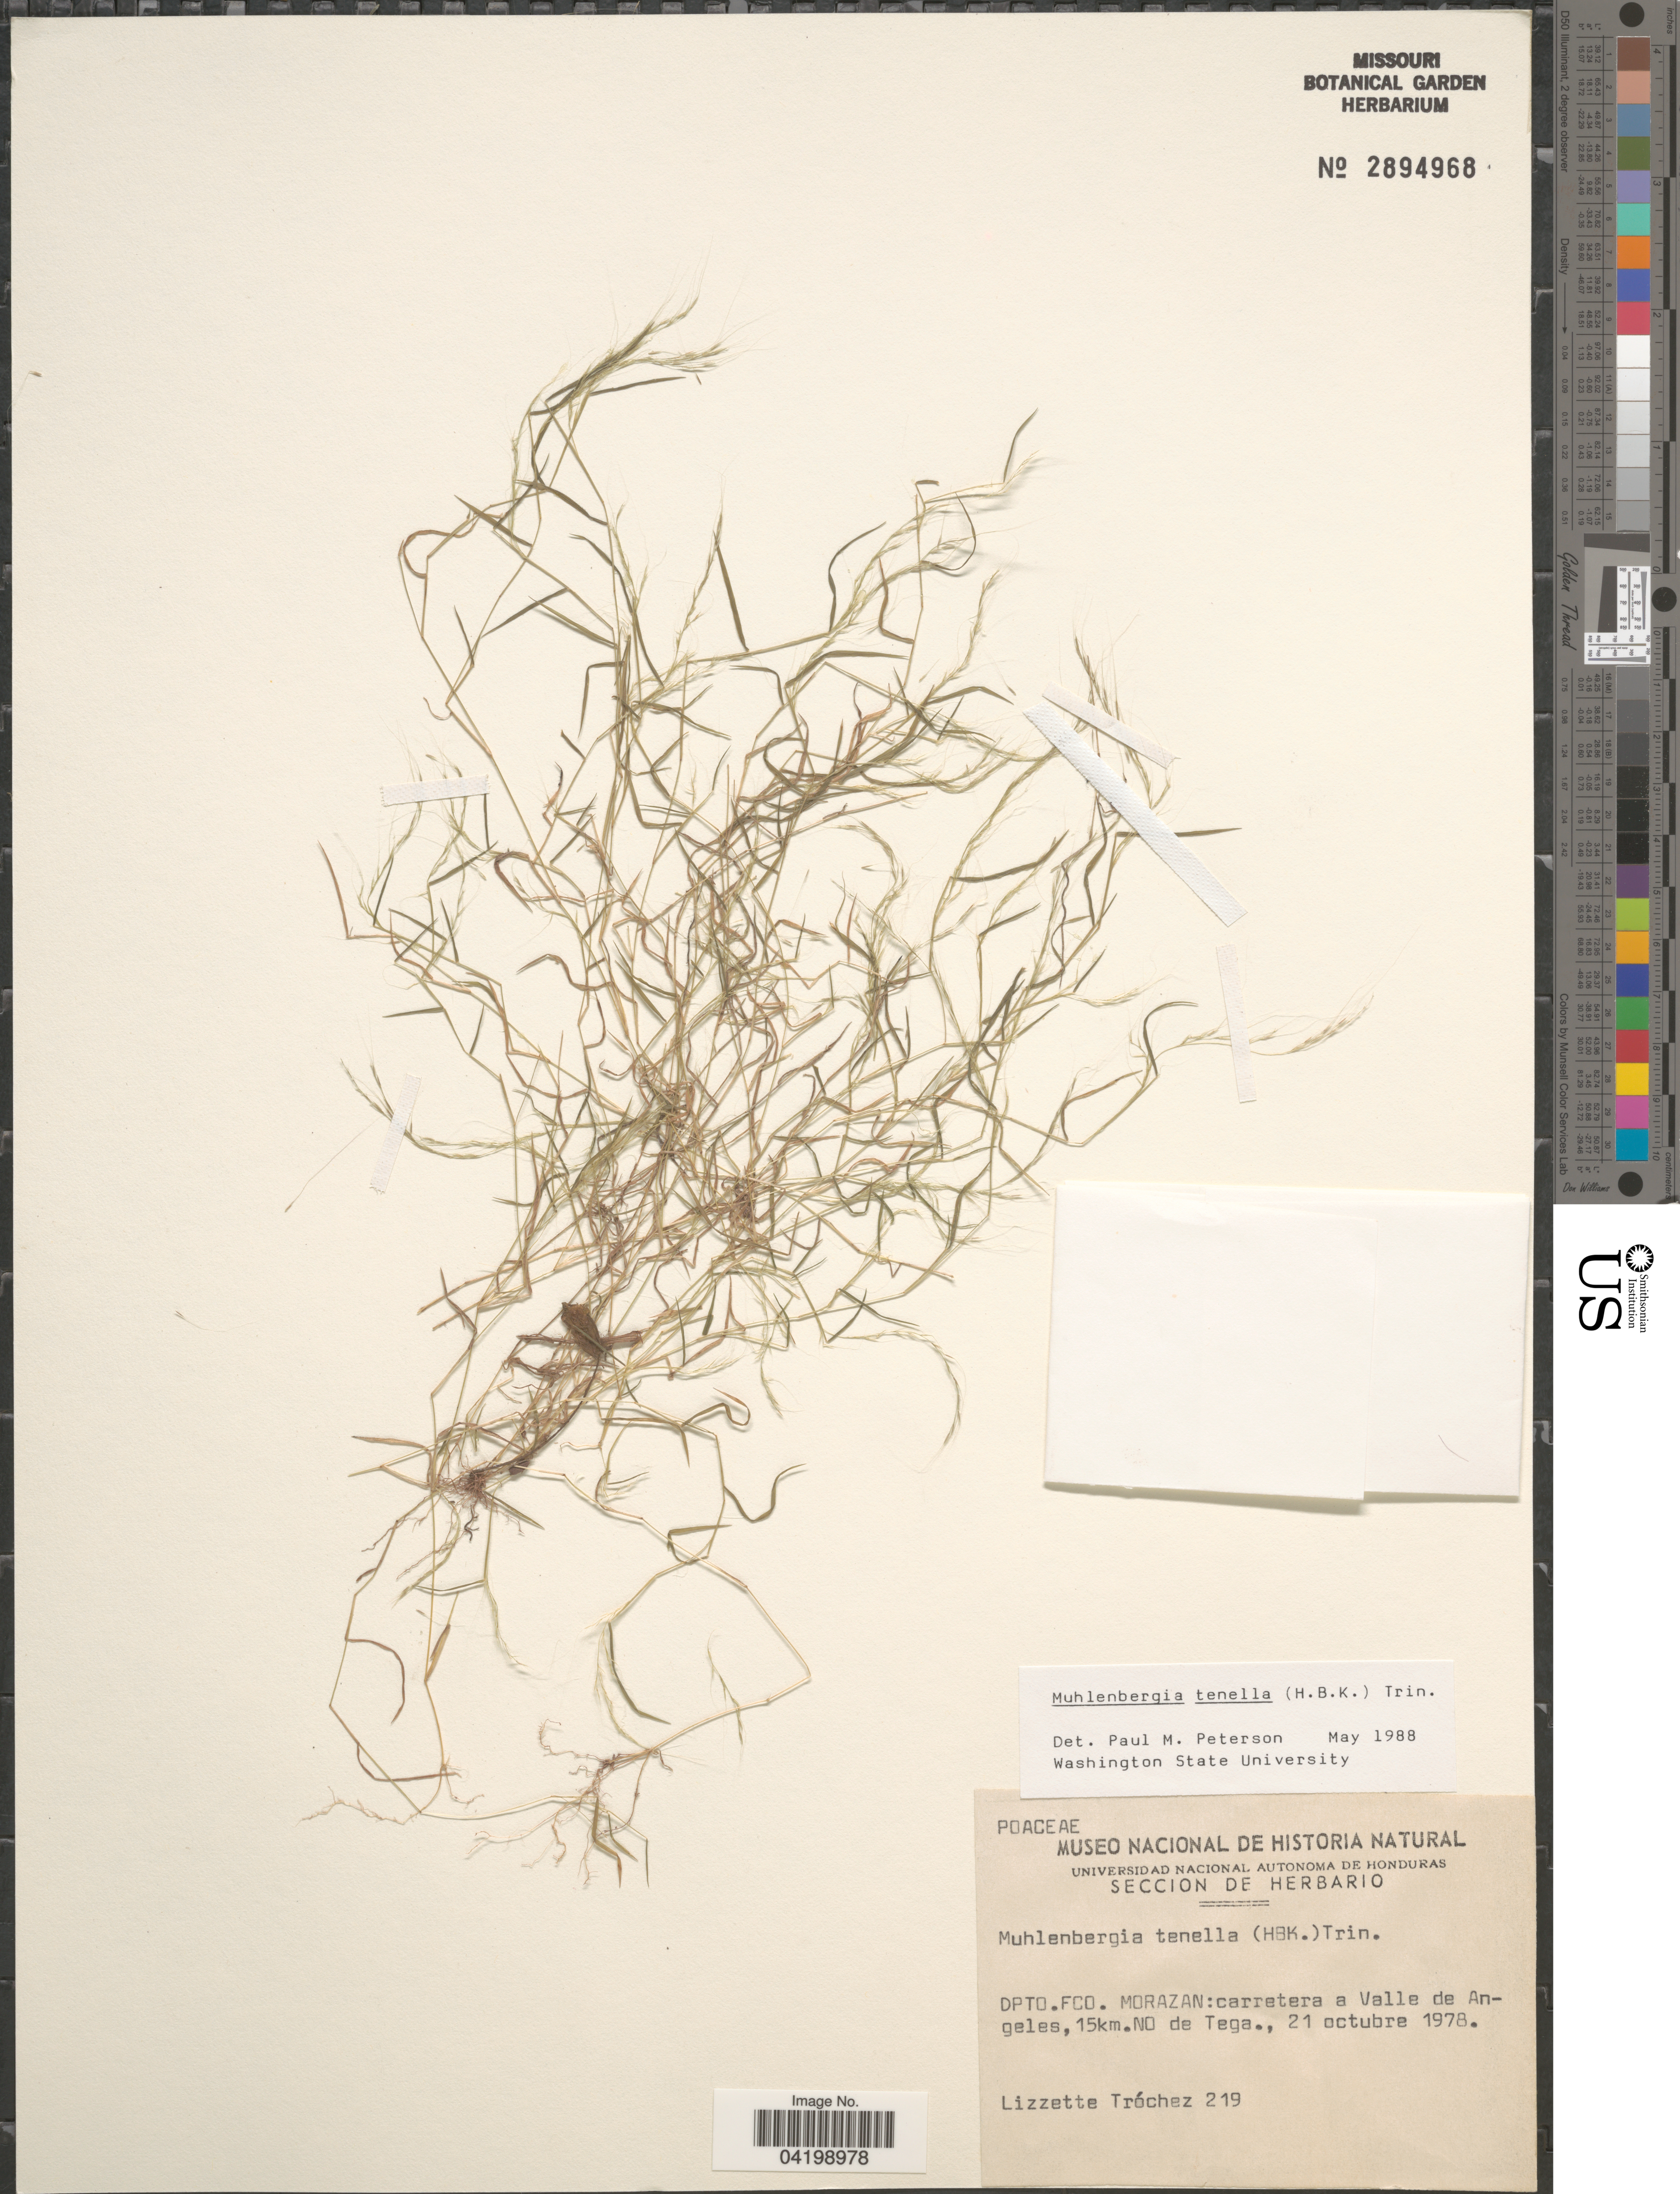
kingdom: Plantae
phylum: Tracheophyta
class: Liliopsida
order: Poales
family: Poaceae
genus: Muhlenbergia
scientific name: Muhlenbergia tenella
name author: (Kunth) Trin.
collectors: L. Trochez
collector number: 219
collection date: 1978-10-21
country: Honduras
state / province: Fco. Morazán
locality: Dpto. Fco. Morazan: carretera a Valle de Angeles, 15km. NO de Tega.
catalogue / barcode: US 2894968